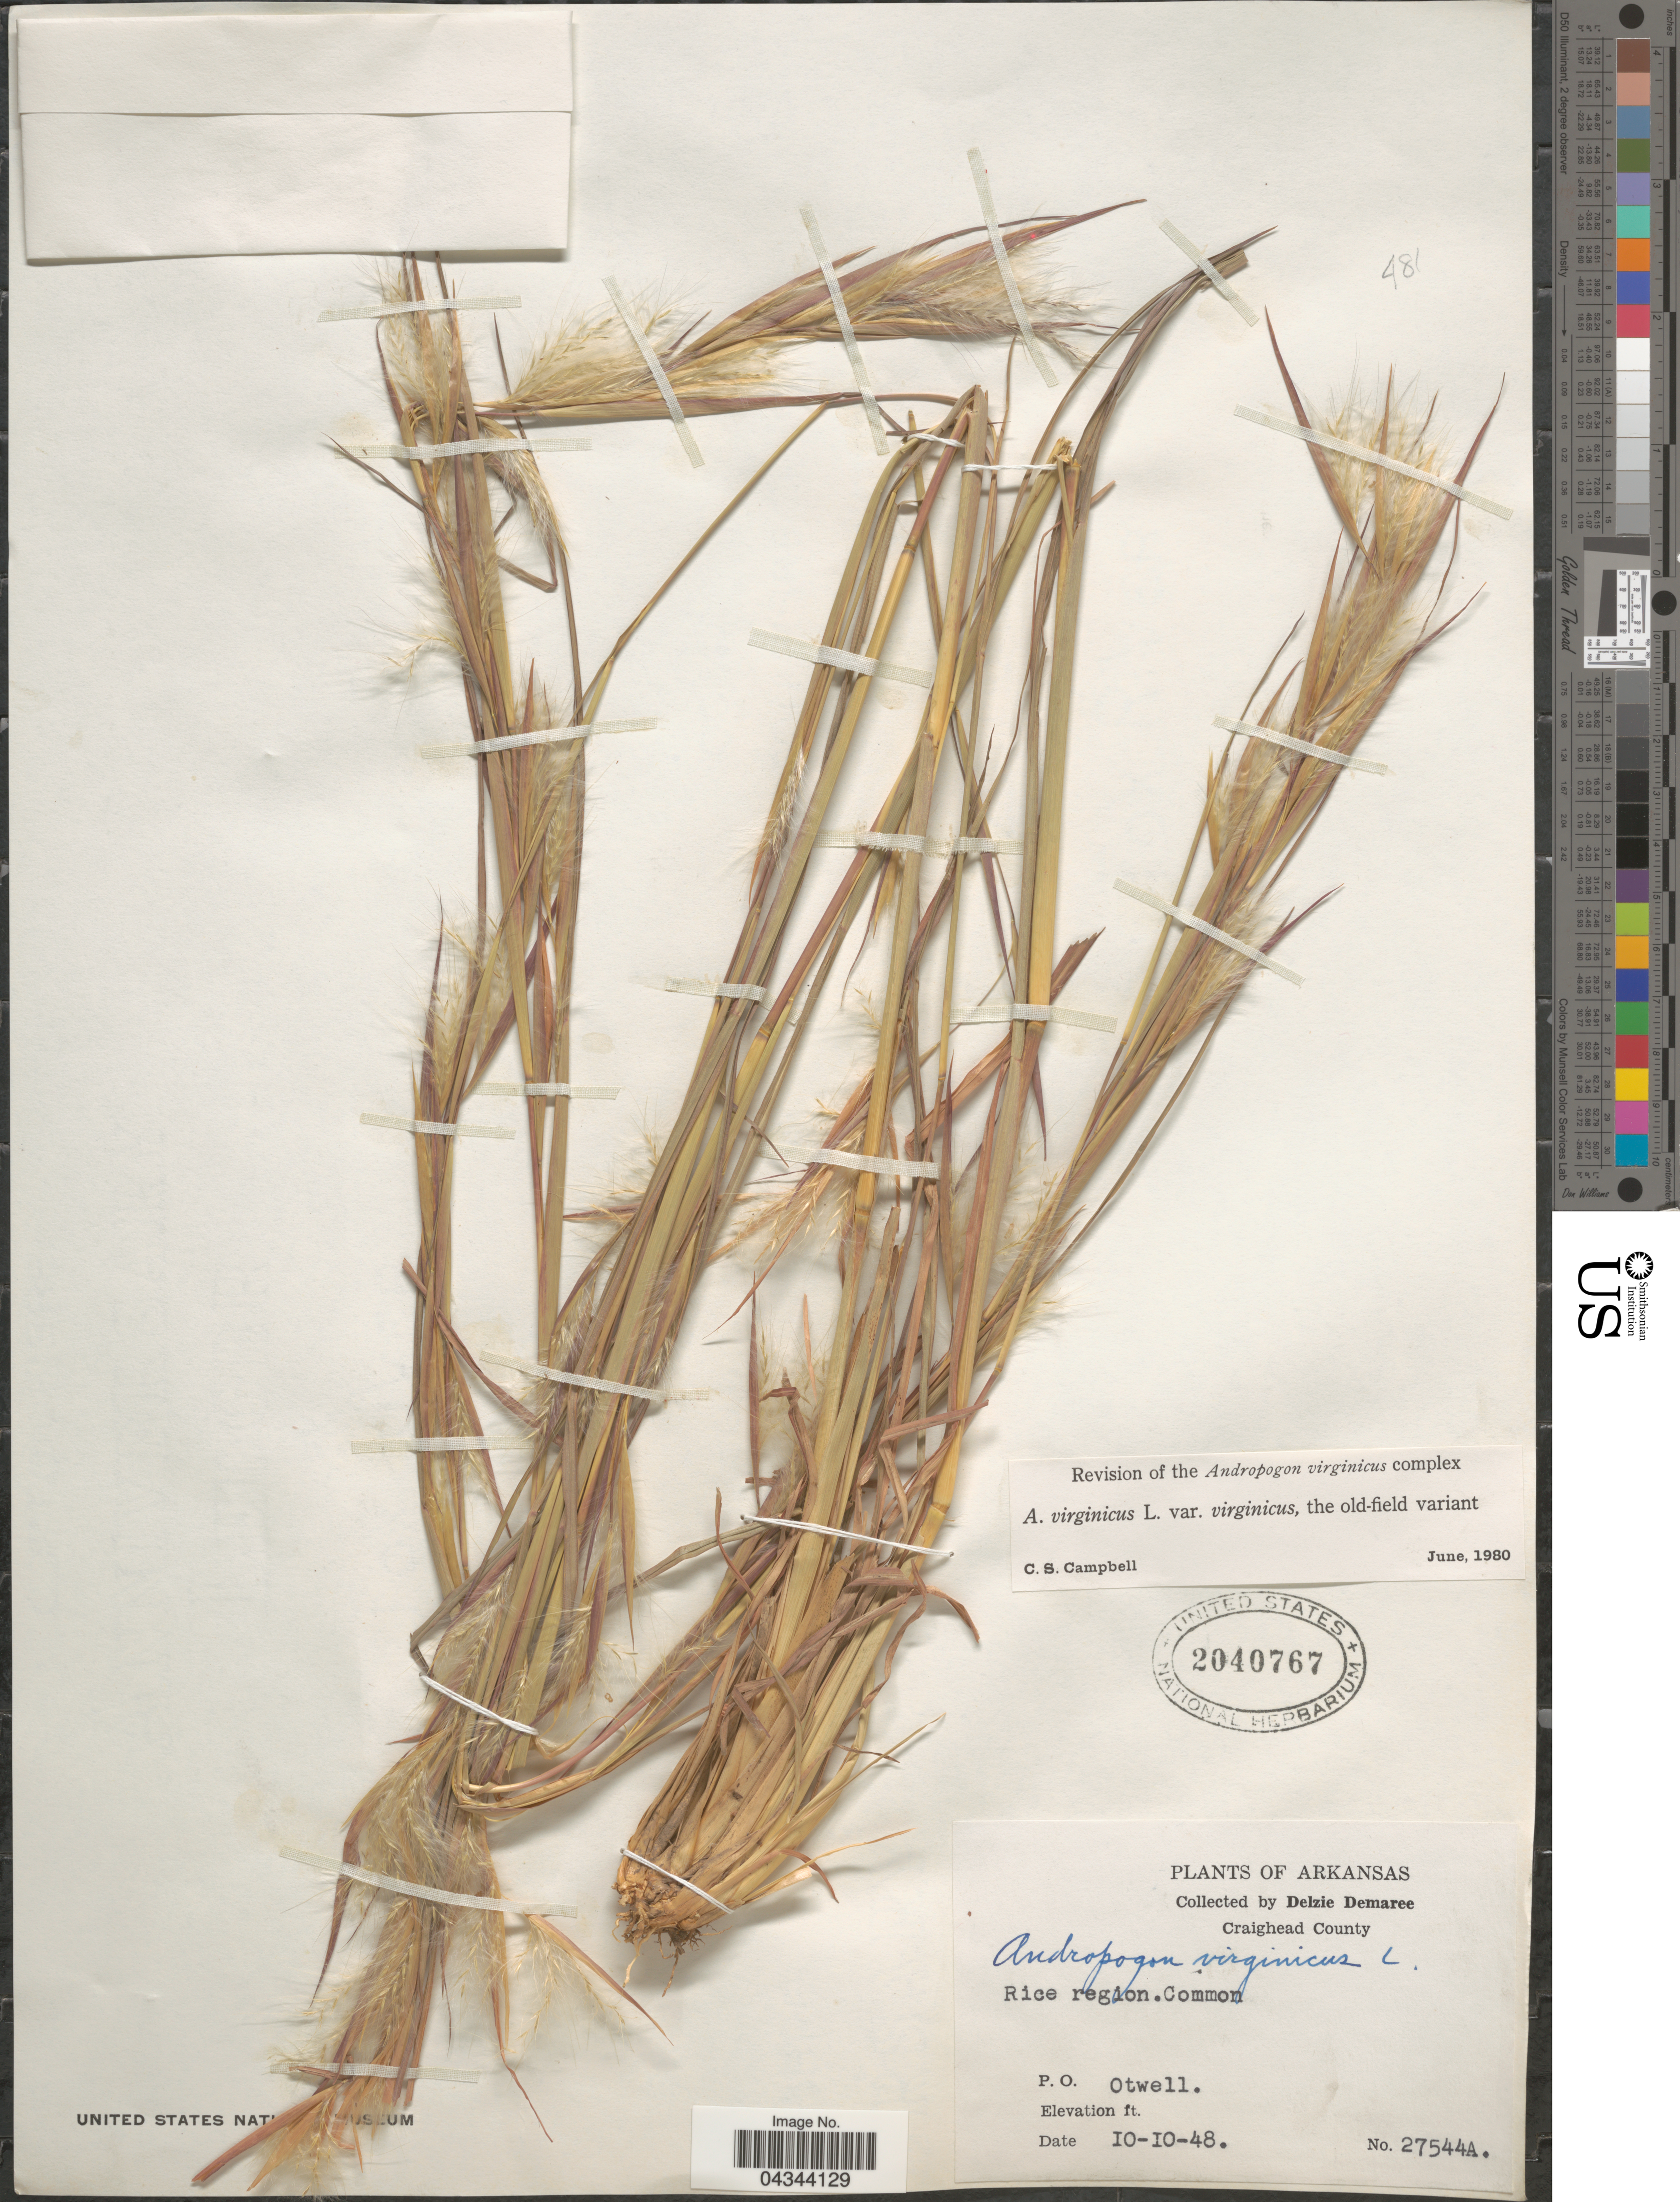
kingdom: Plantae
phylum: Tracheophyta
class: Liliopsida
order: Poales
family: Poaceae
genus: Andropogon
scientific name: Andropogon virginicus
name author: L.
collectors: D. Demaree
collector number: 27544A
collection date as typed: Transcribed d/m/y: 10/10/48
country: United States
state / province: Arkansas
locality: Craighead County. Rice region. P. O. Otwell.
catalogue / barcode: US 2040767